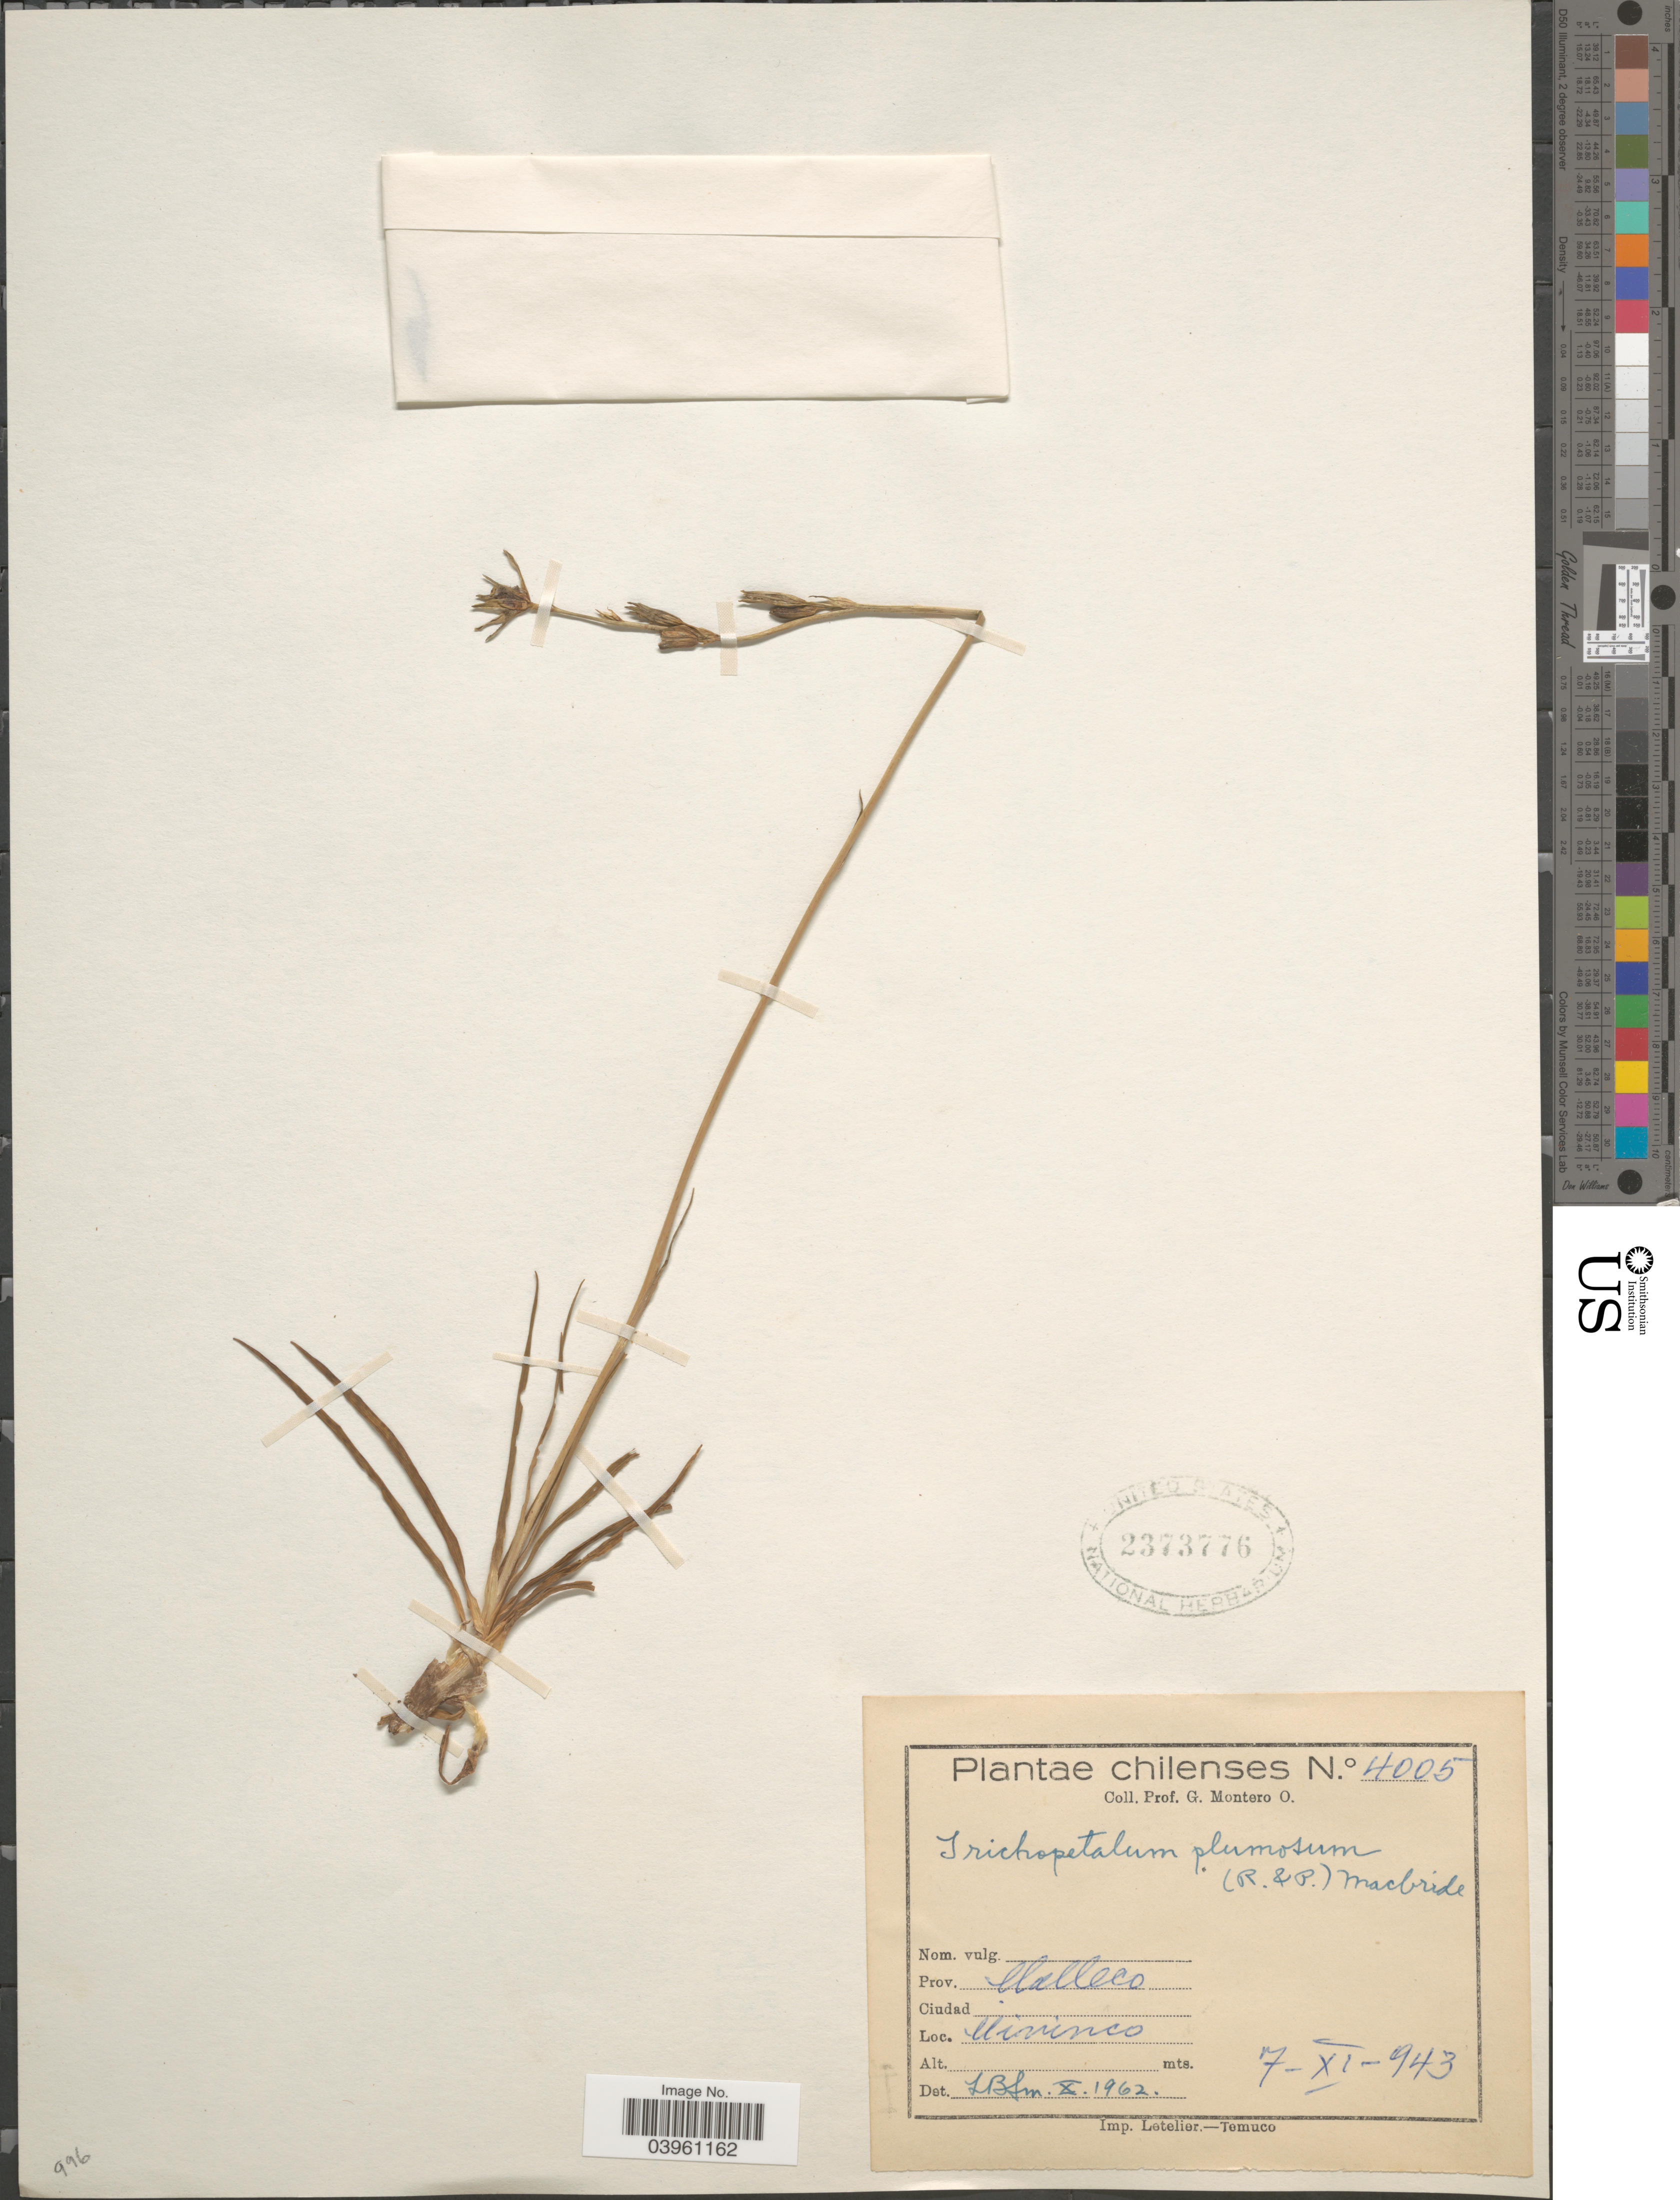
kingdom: Plantae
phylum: Tracheophyta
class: Liliopsida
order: Asparagales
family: Asparagaceae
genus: Trichopetalum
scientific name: Trichopetalum plumosum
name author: J.F. Macbr.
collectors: G. Montero O.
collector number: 4005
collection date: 1943-11-07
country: Chile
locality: Prov. Malleco. Mininco.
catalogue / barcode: US 2373776